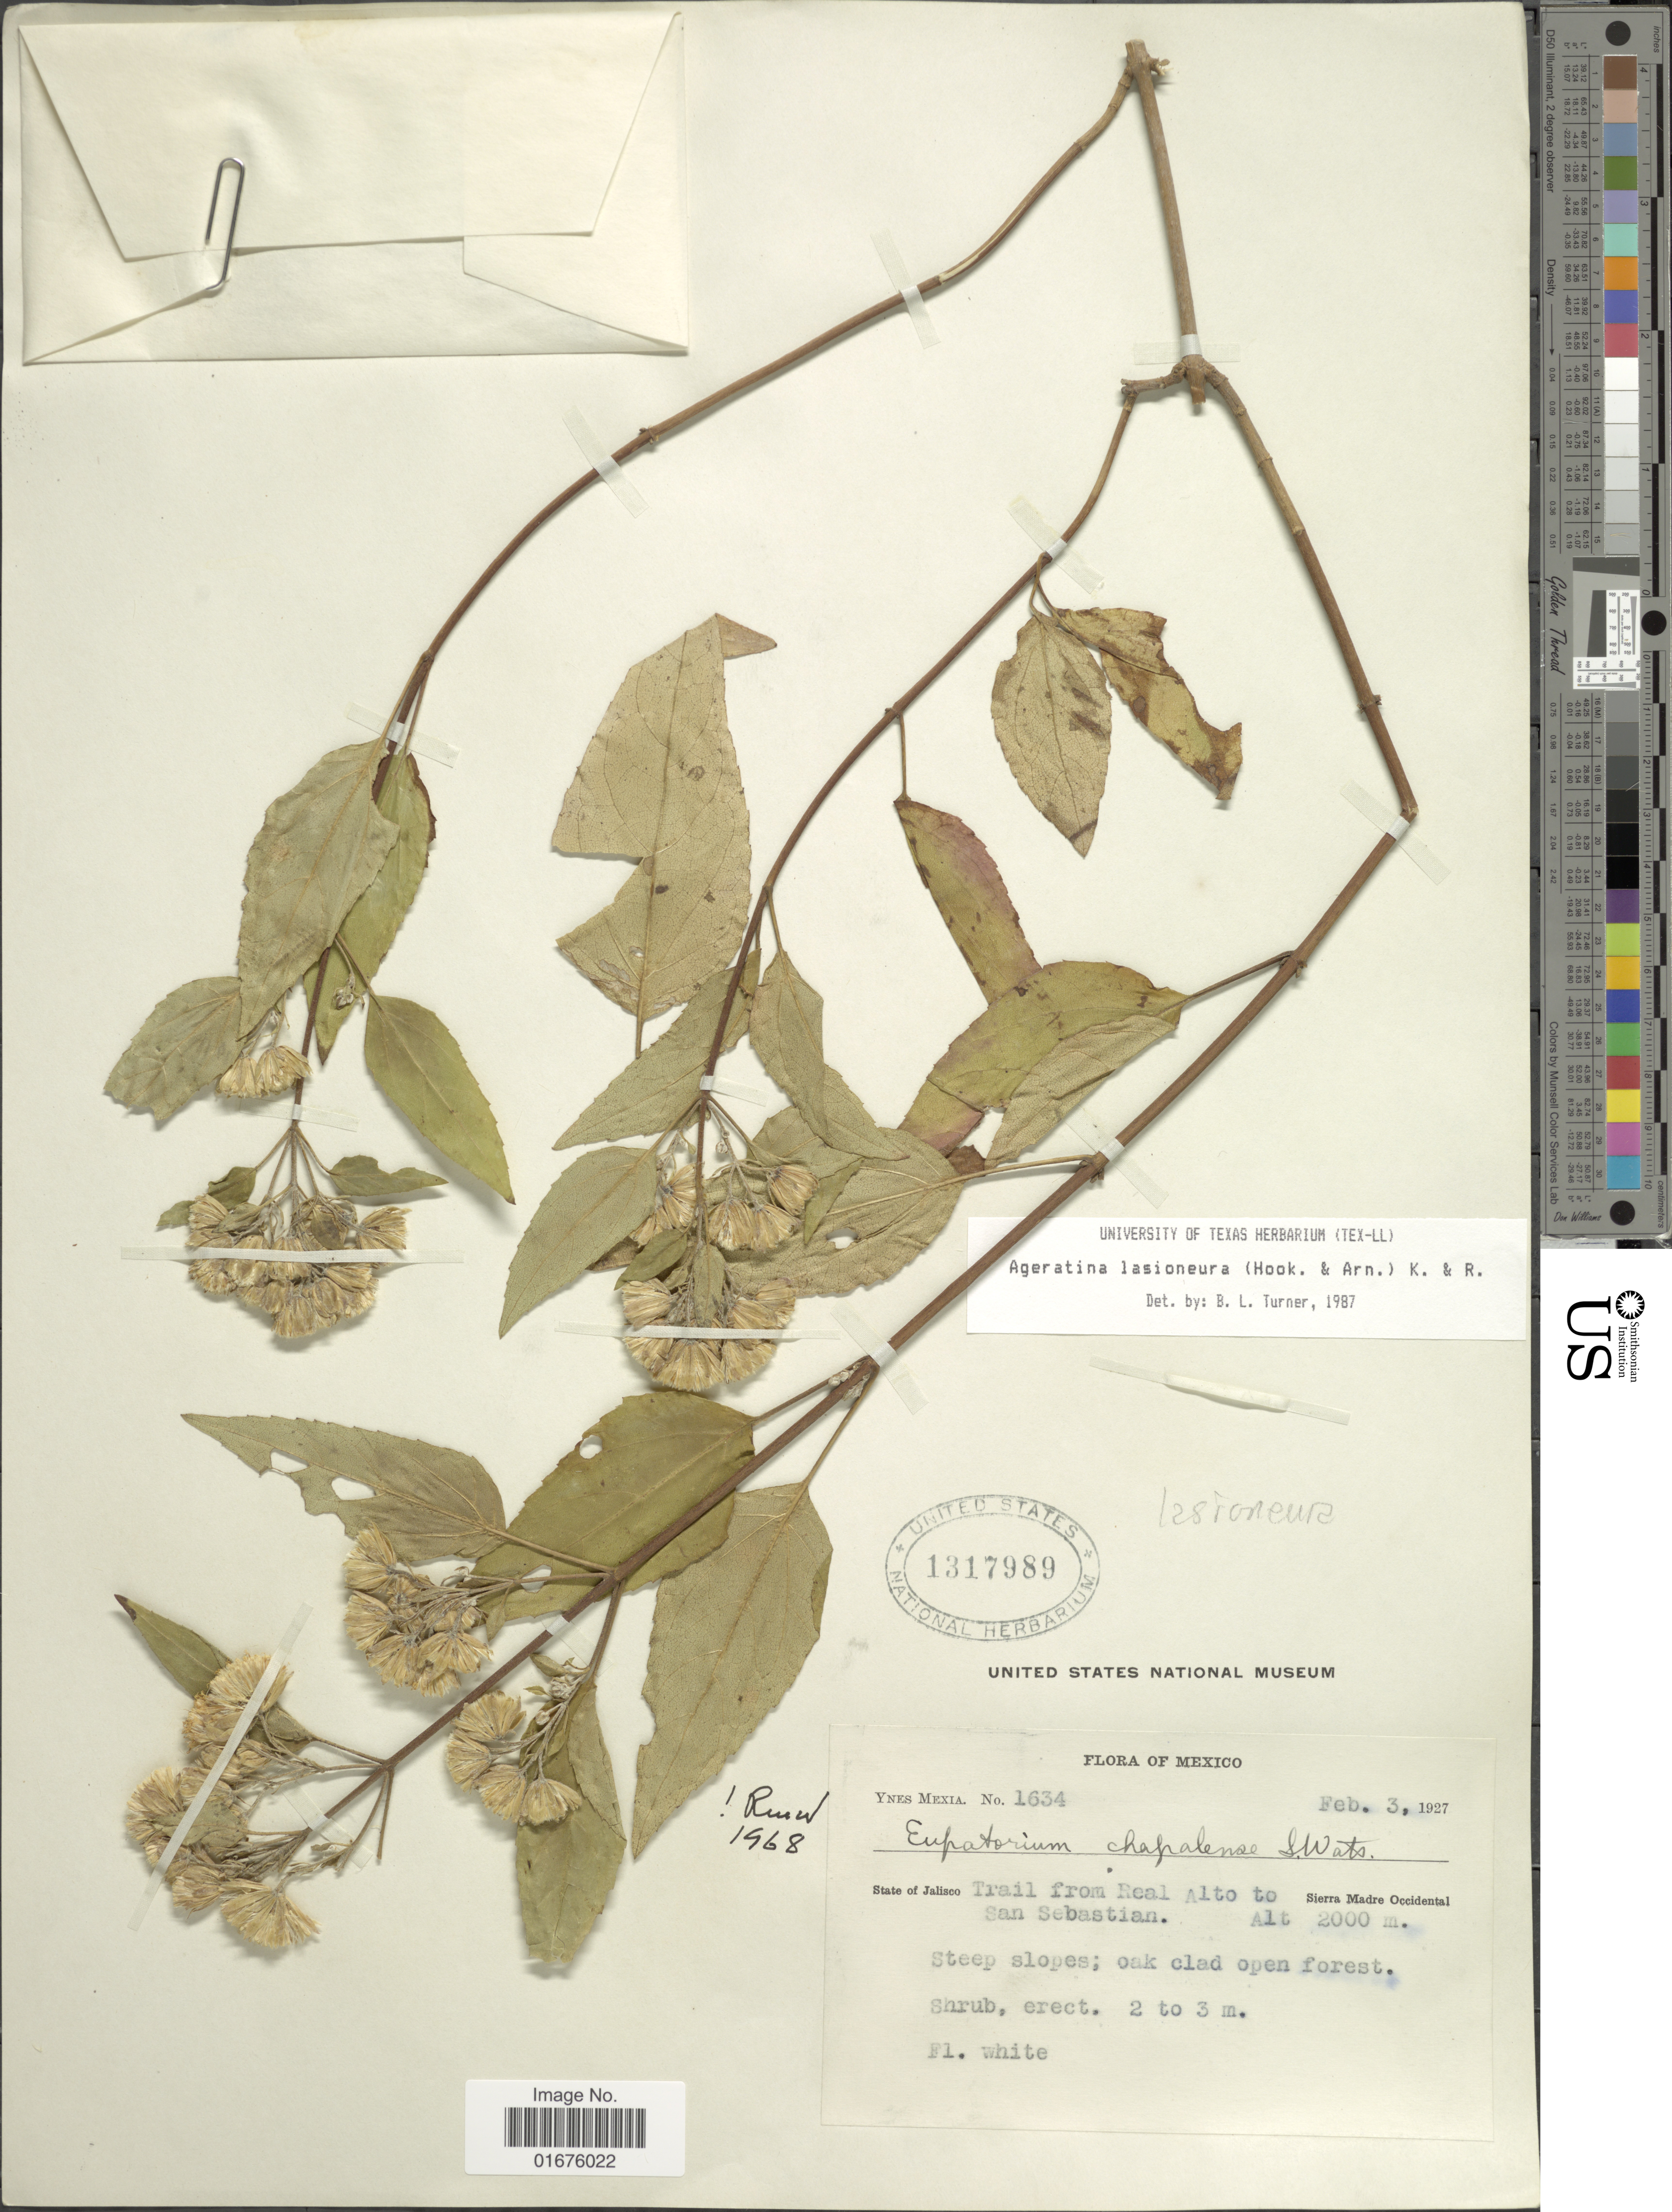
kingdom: Plantae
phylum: Tracheophyta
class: Magnoliopsida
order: Asterales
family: Asteraceae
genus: Ageratina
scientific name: Ageratina lasioneura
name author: (Hook. & Arn.) R.M. King & H. Rob.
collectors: Y. Mexia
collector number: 1634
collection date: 1927-02-03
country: Mexico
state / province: Jalisco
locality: Trail from Real Alto to San Sebastian, Sierra Madre Occidental, Steep slopes; oak clad open forest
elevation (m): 2000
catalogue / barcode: US 1317989